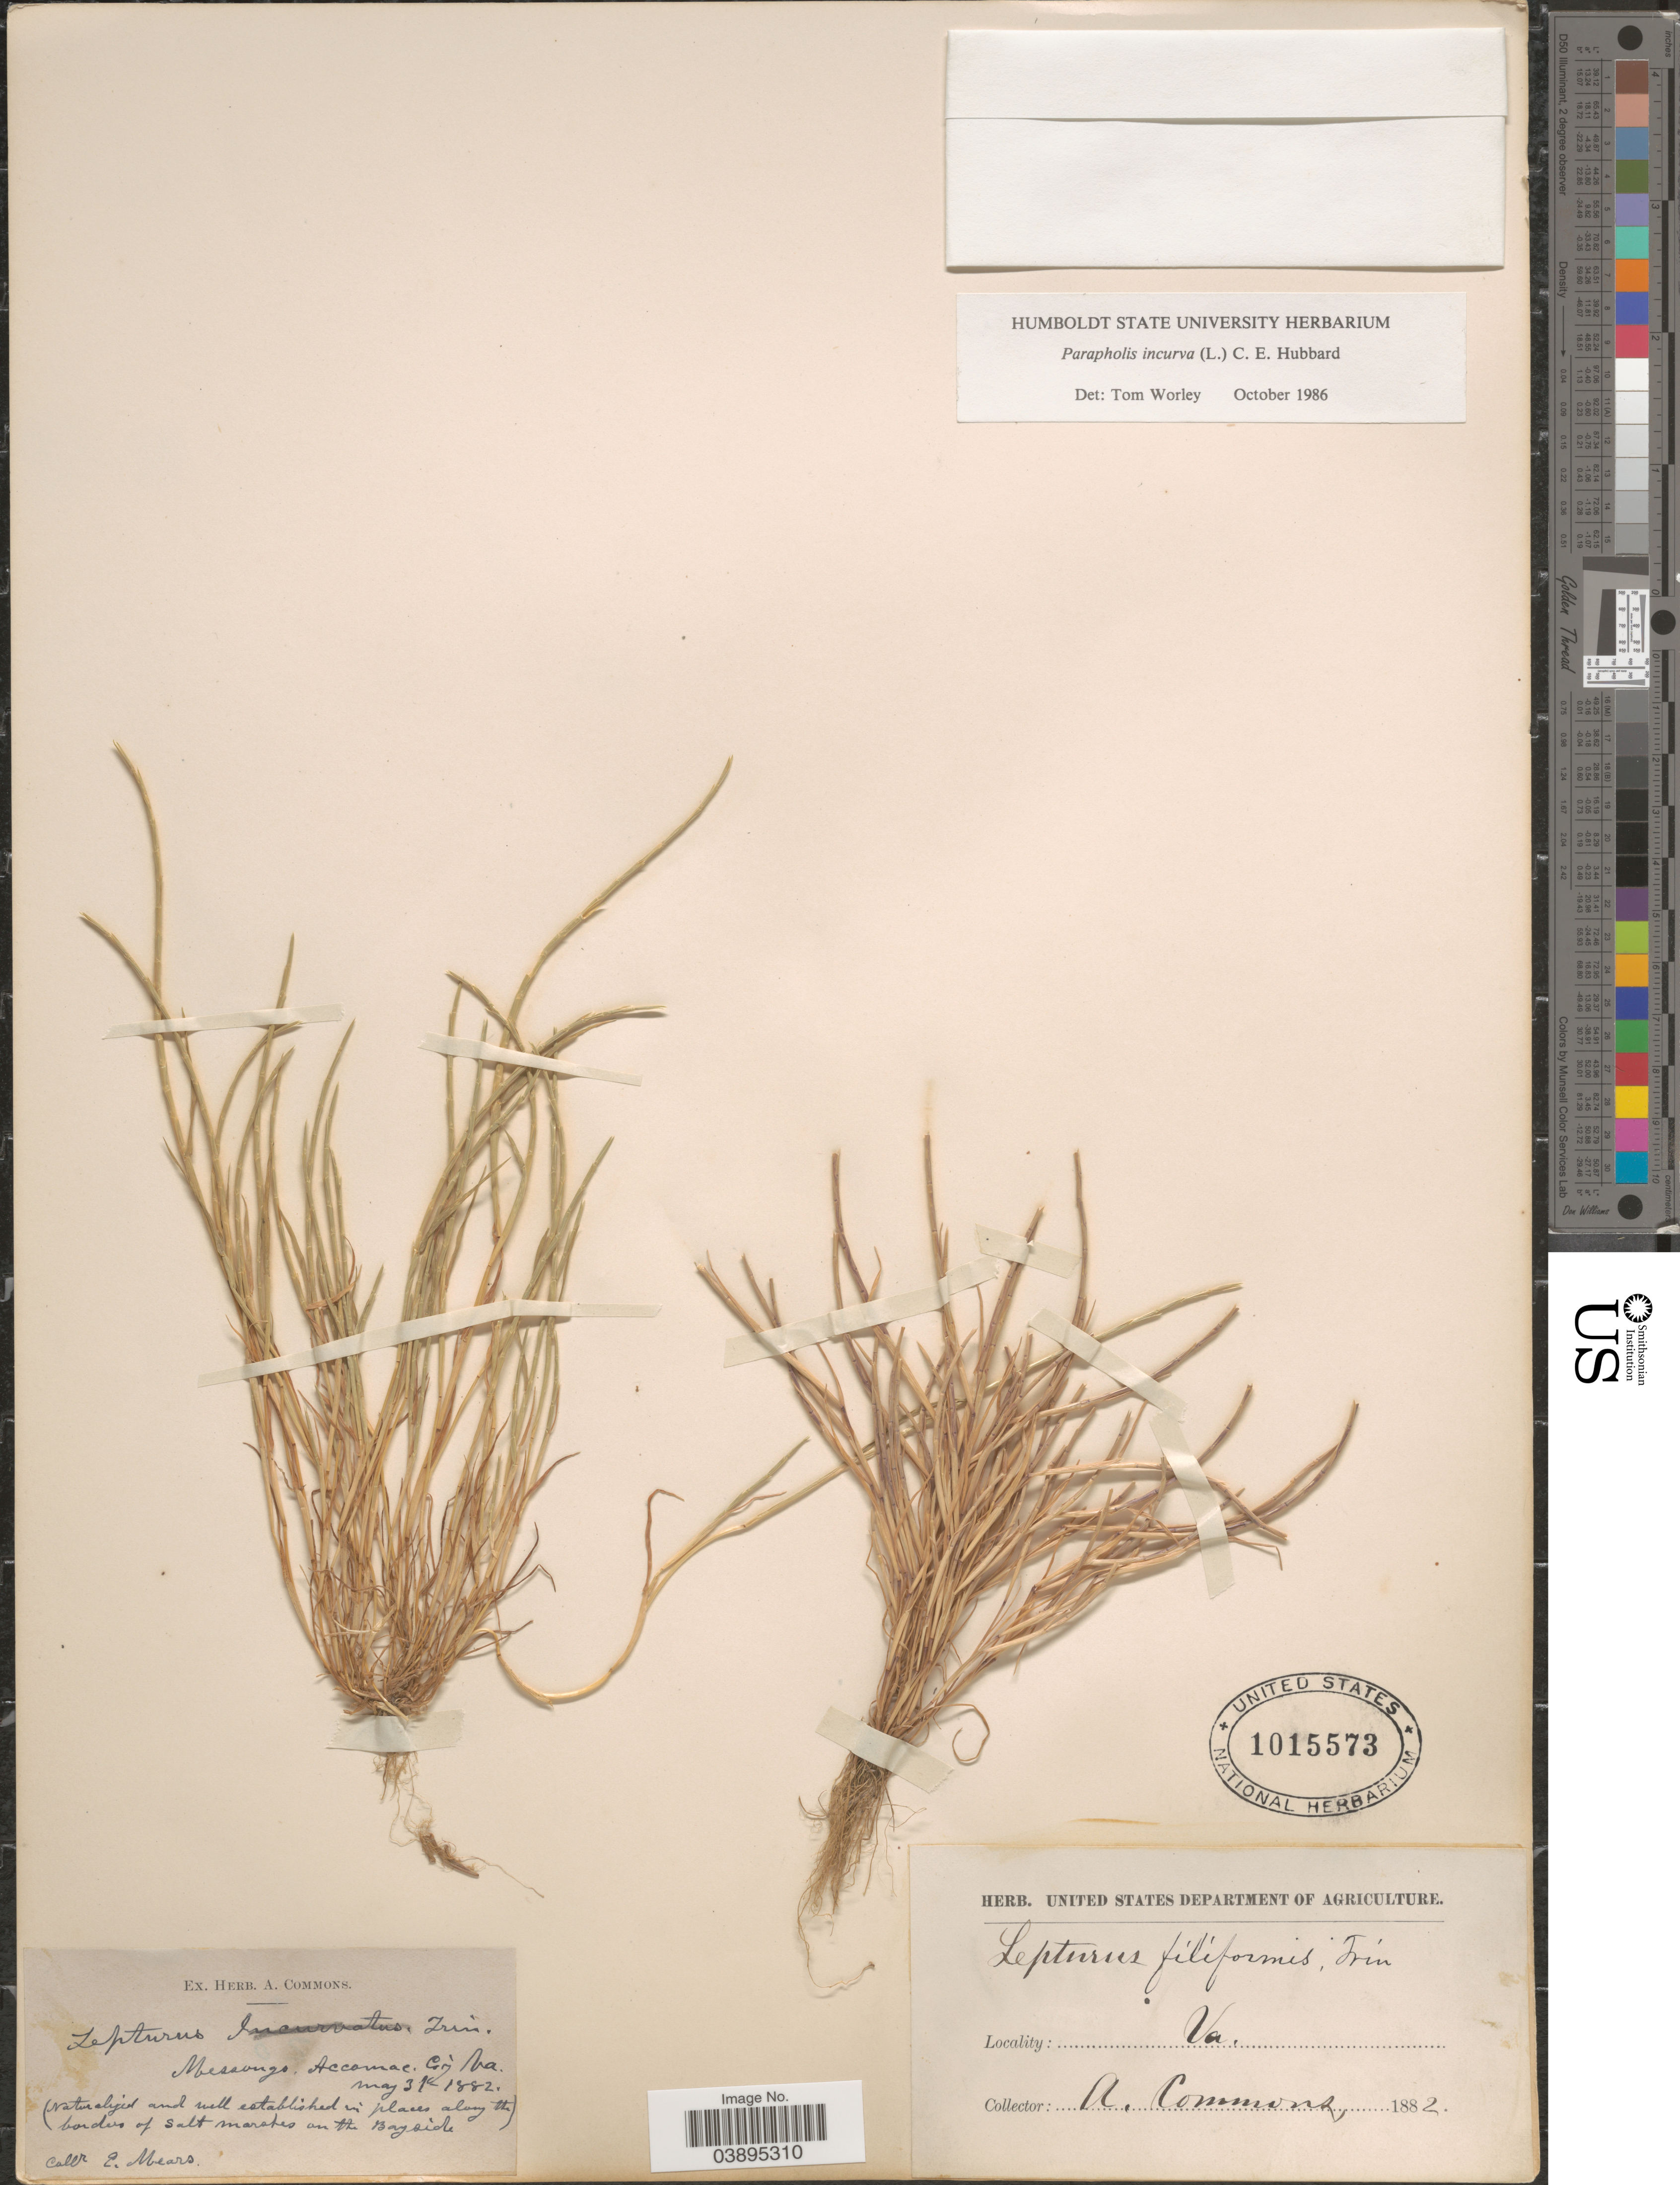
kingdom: Plantae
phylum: Tracheophyta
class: Liliopsida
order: Poales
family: Poaceae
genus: Parapholis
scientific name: Parapholis incurva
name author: (L.) C.E. Hubb.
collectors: E. Mears & A. Commons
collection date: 1882-05-31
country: United States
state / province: Virginia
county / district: Accomack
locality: Messongo. Accomac Co.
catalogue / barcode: US 1015573